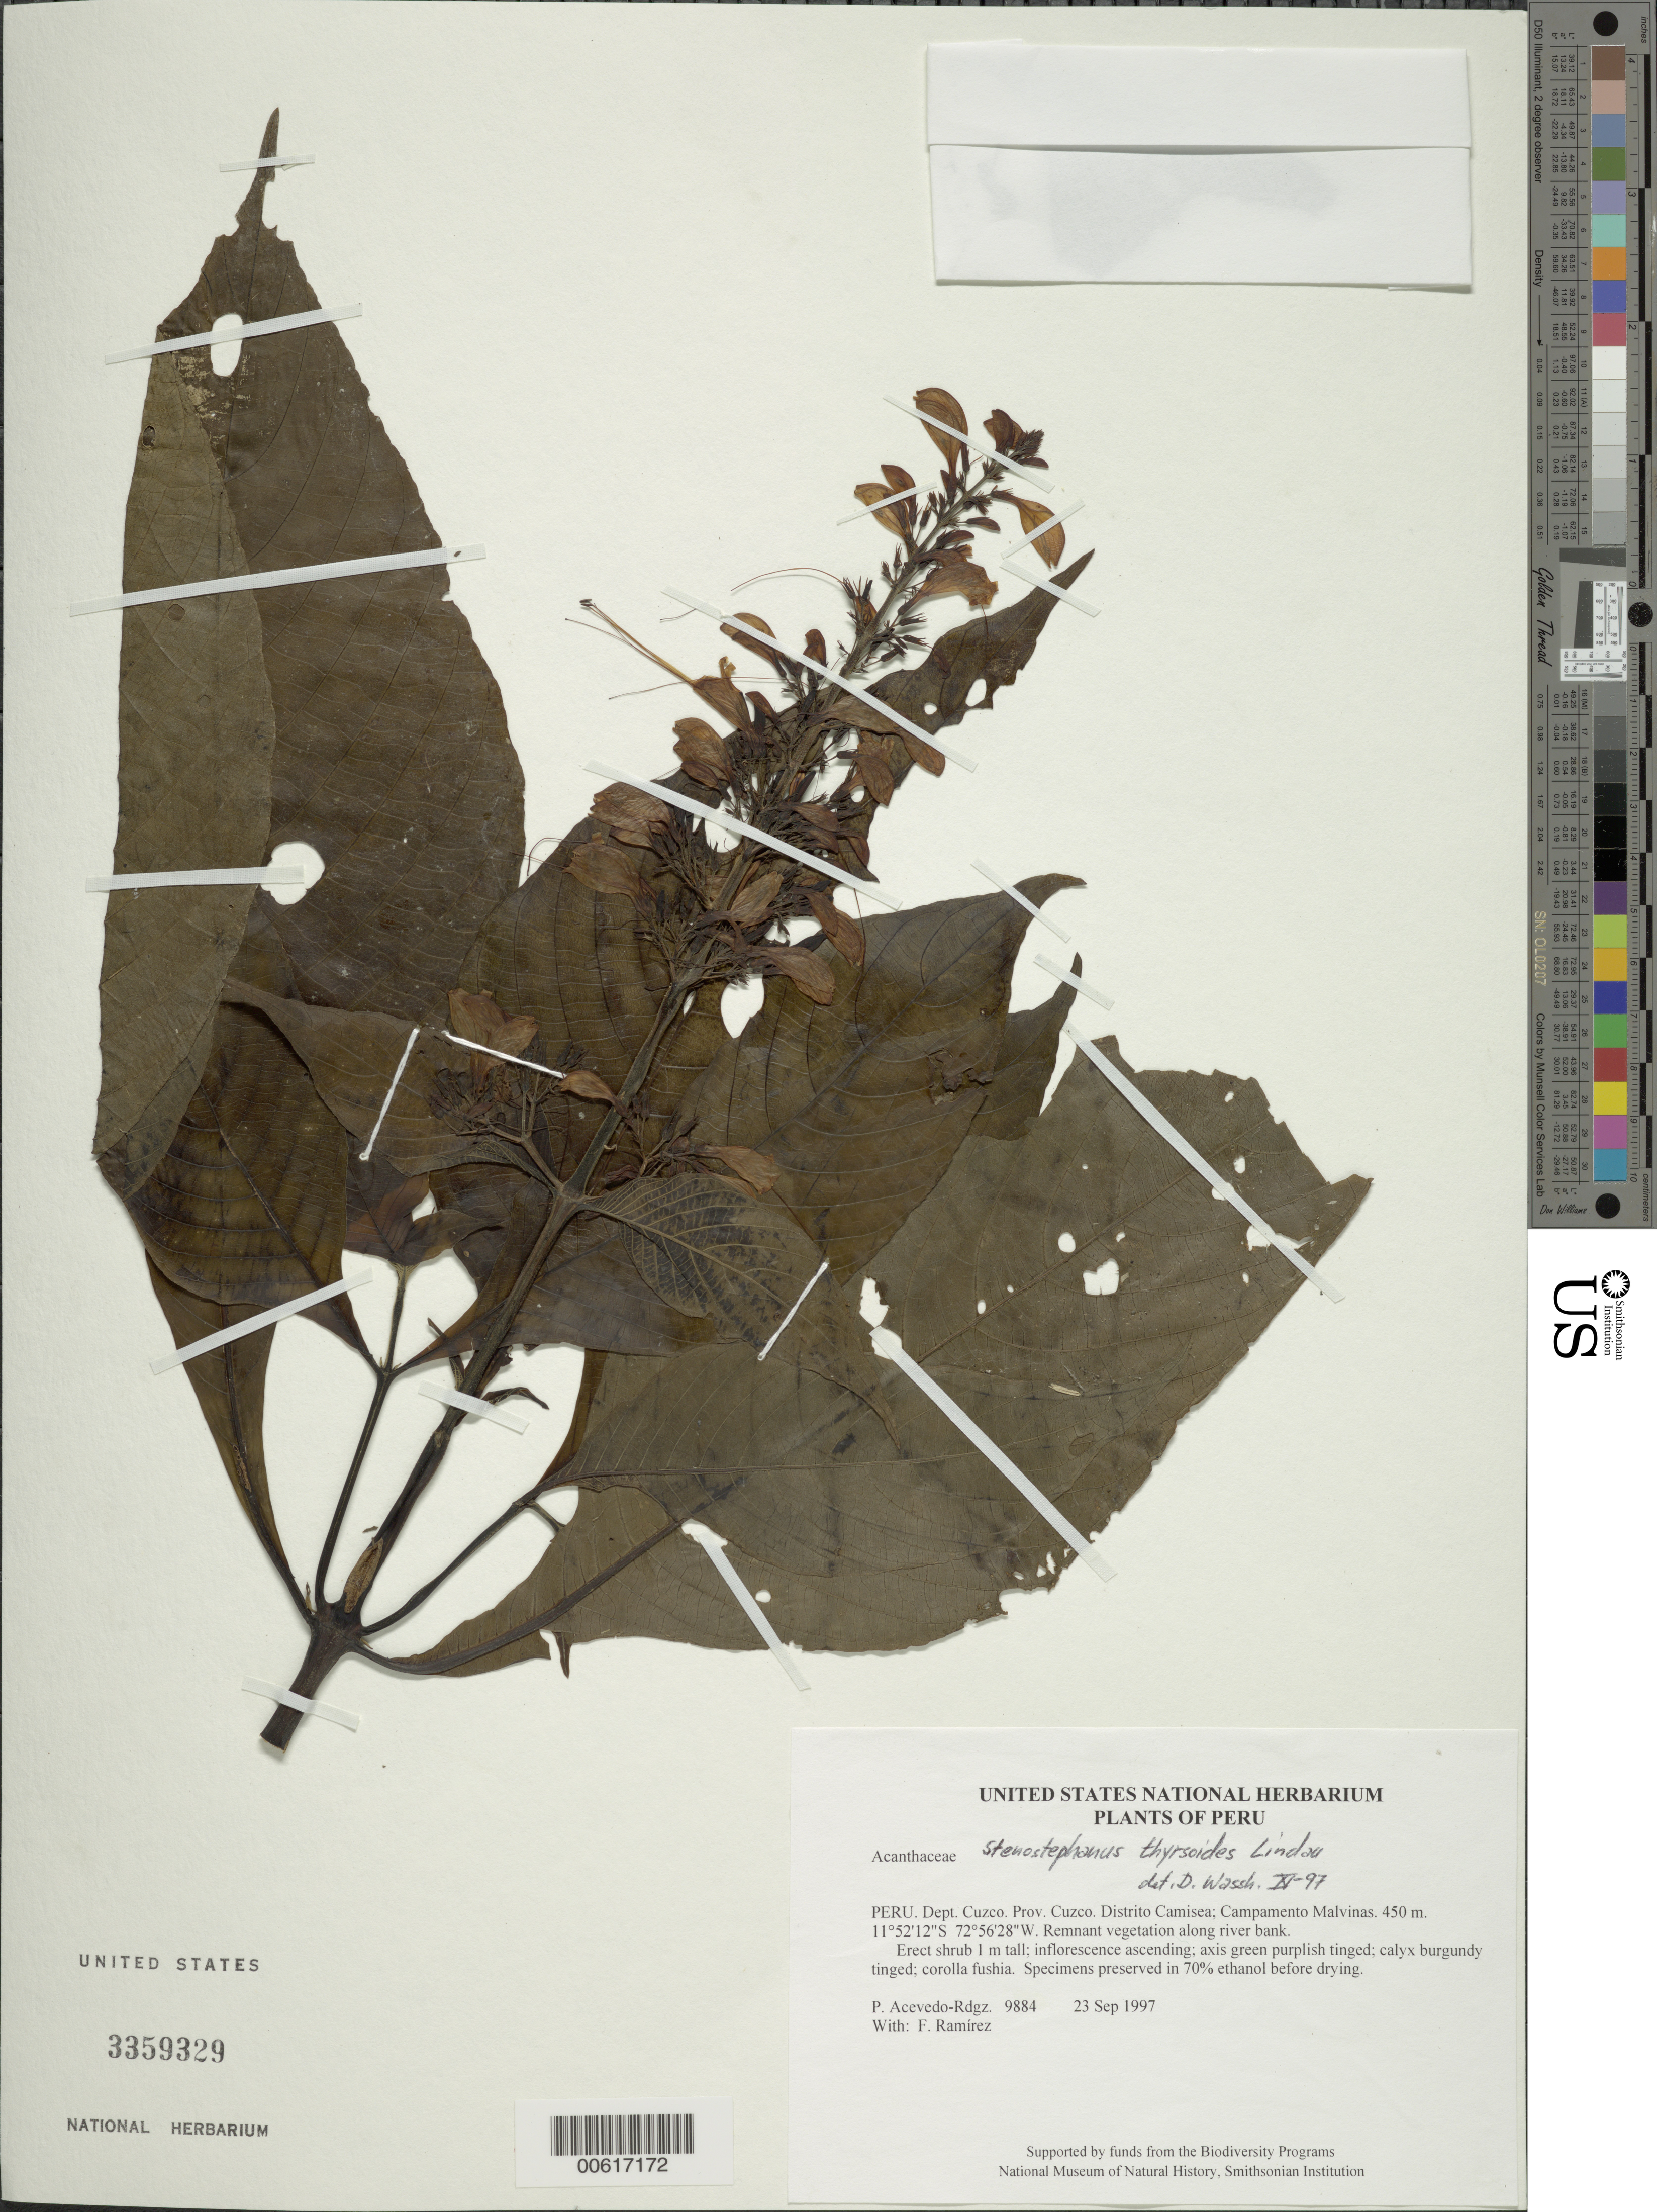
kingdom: Plantae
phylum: Tracheophyta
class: Magnoliopsida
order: Lamiales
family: Acanthaceae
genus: Stenostephanus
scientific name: Stenostephanus thyrsoides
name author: Lindau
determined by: Wasshausen, Dieter C., (BOT), Smithsonian Institution - National Museum of Natural History (UNITED STATES)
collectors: P. Acevedo-Rodr. & F. Ramirez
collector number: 9884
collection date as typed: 23 Sep 1997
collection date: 1997-09-23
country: Peru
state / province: Cusco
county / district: Cusco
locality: Distrito Camisea; Campamento Malvinas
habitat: Remnant vegetation along river bank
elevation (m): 450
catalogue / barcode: US 3359329